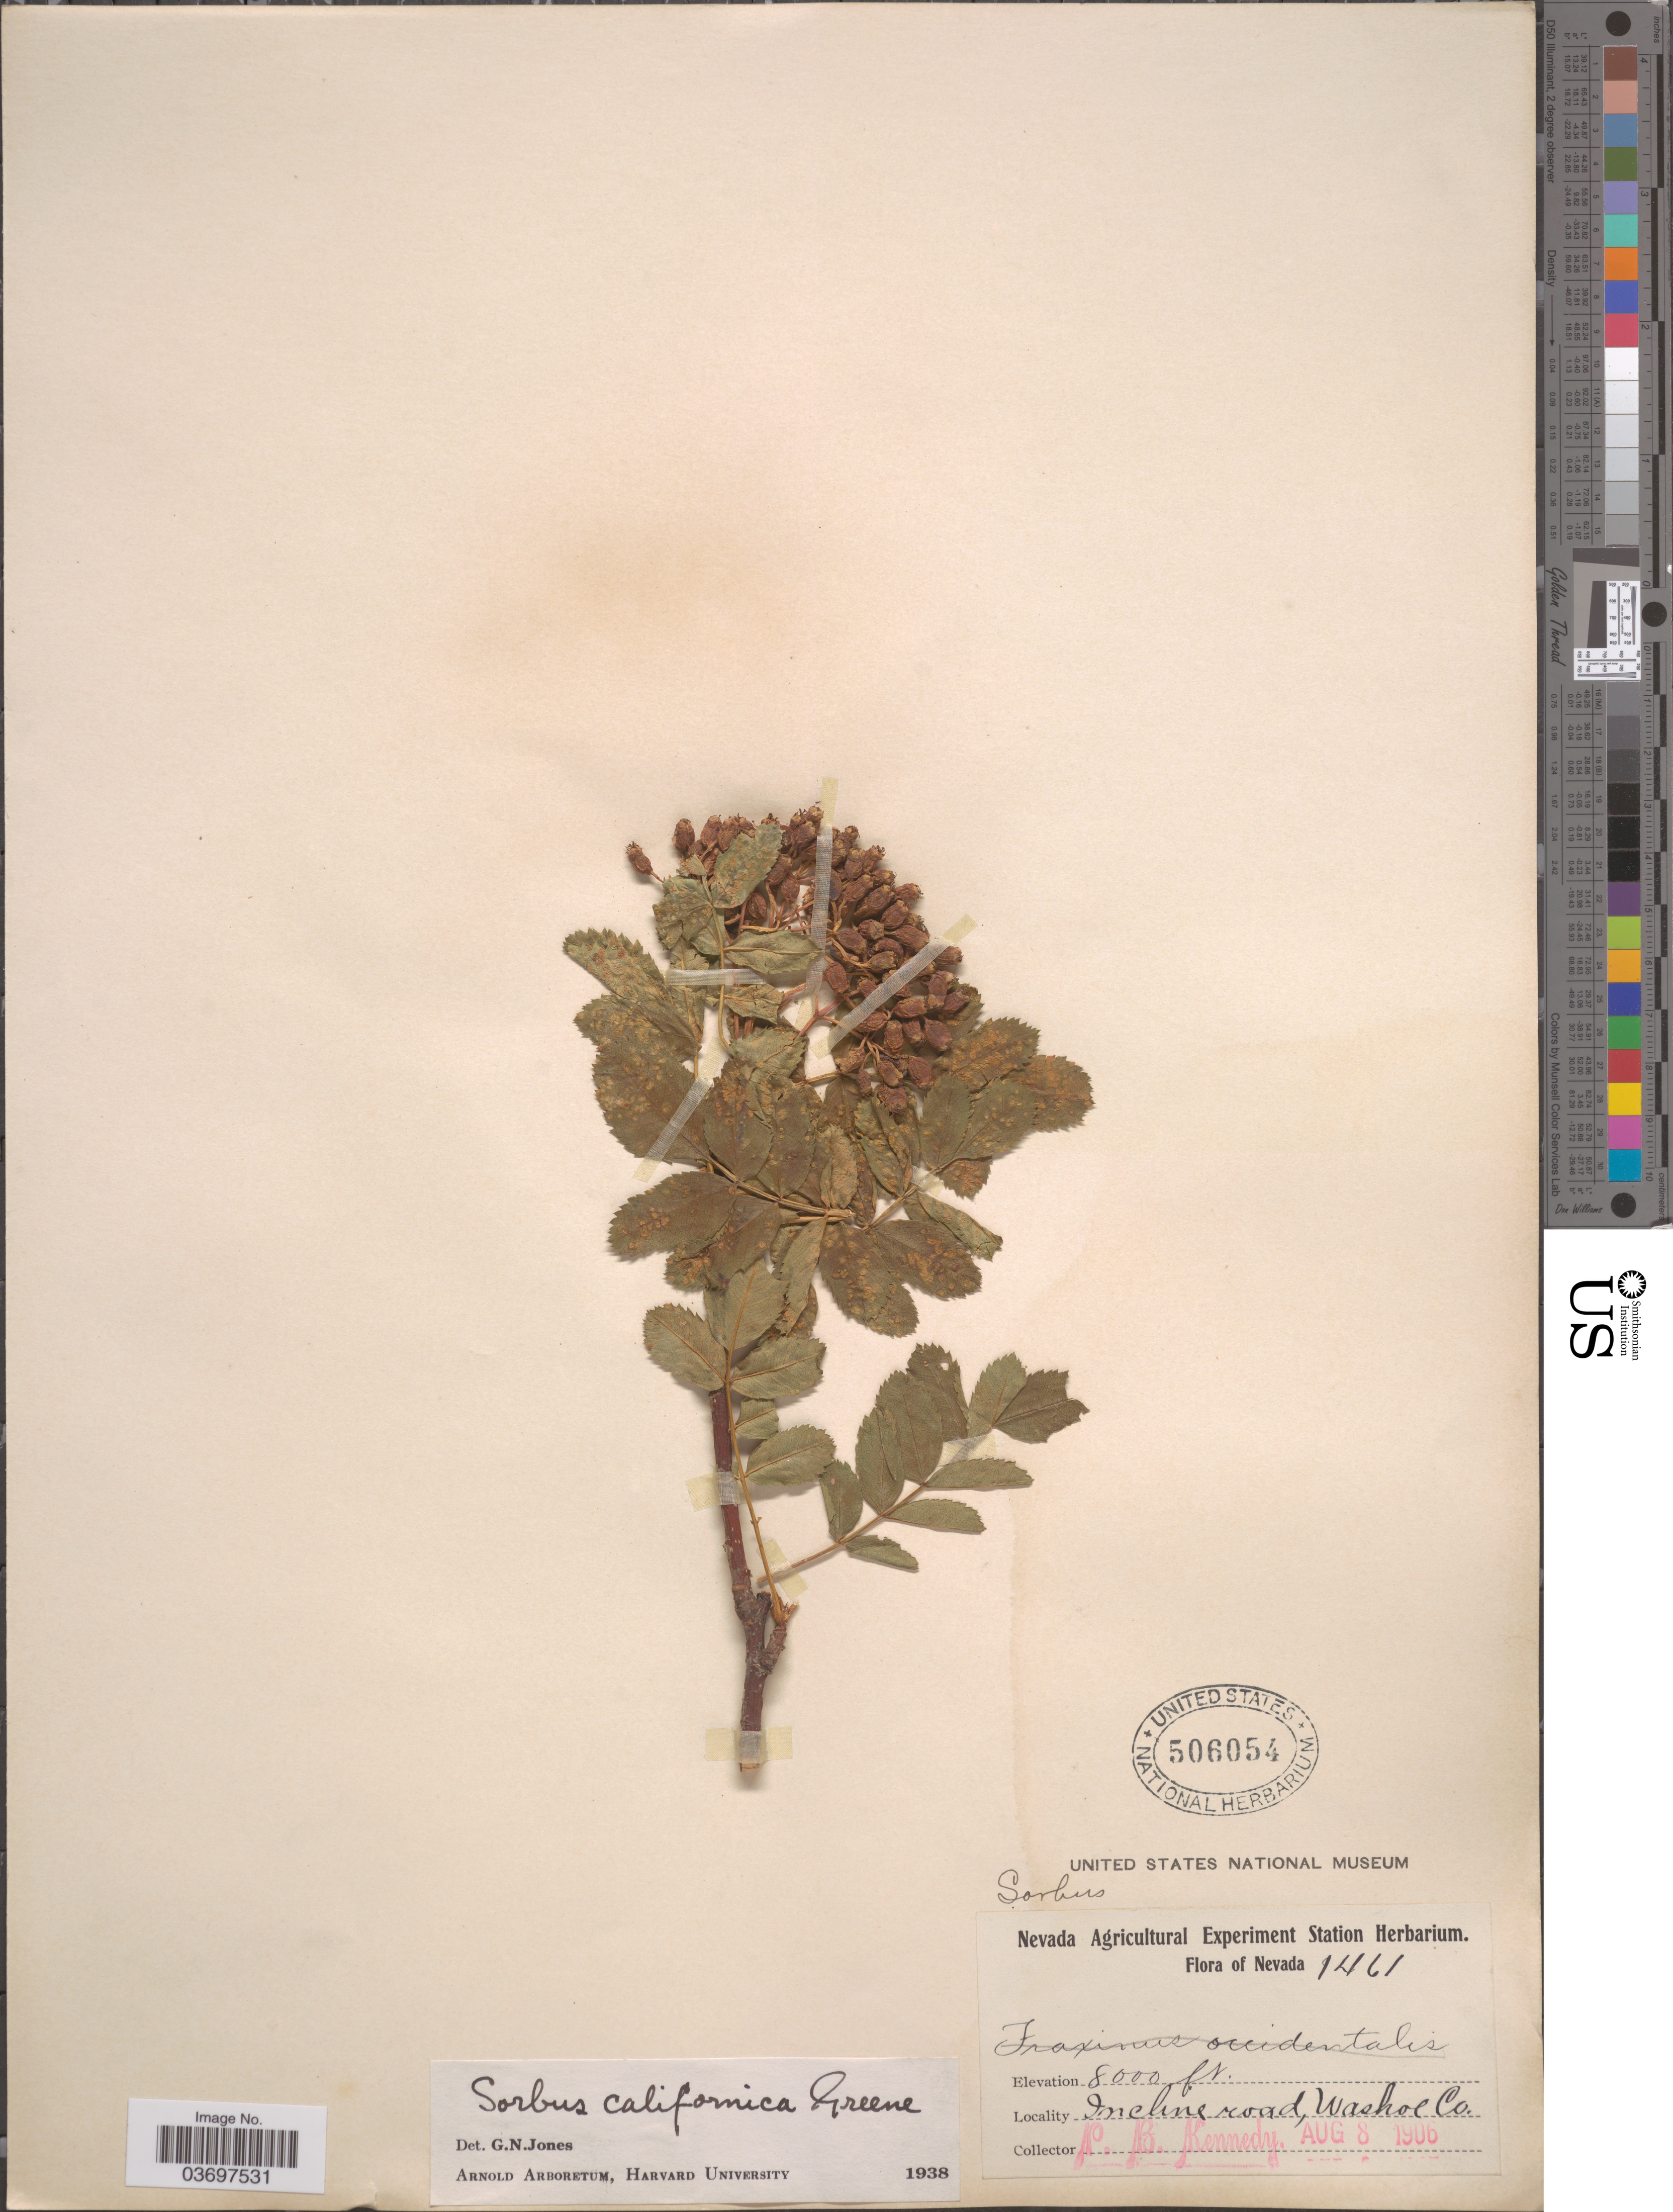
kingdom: Plantae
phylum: Tracheophyta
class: Magnoliopsida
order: Rosales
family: Rosaceae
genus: Sorbus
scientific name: Sorbus californica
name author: Greene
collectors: P. B. Kennedy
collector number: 1461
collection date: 1906-08-08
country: United States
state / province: Nevada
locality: Incline road, Washoe Co.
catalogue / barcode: US 506054